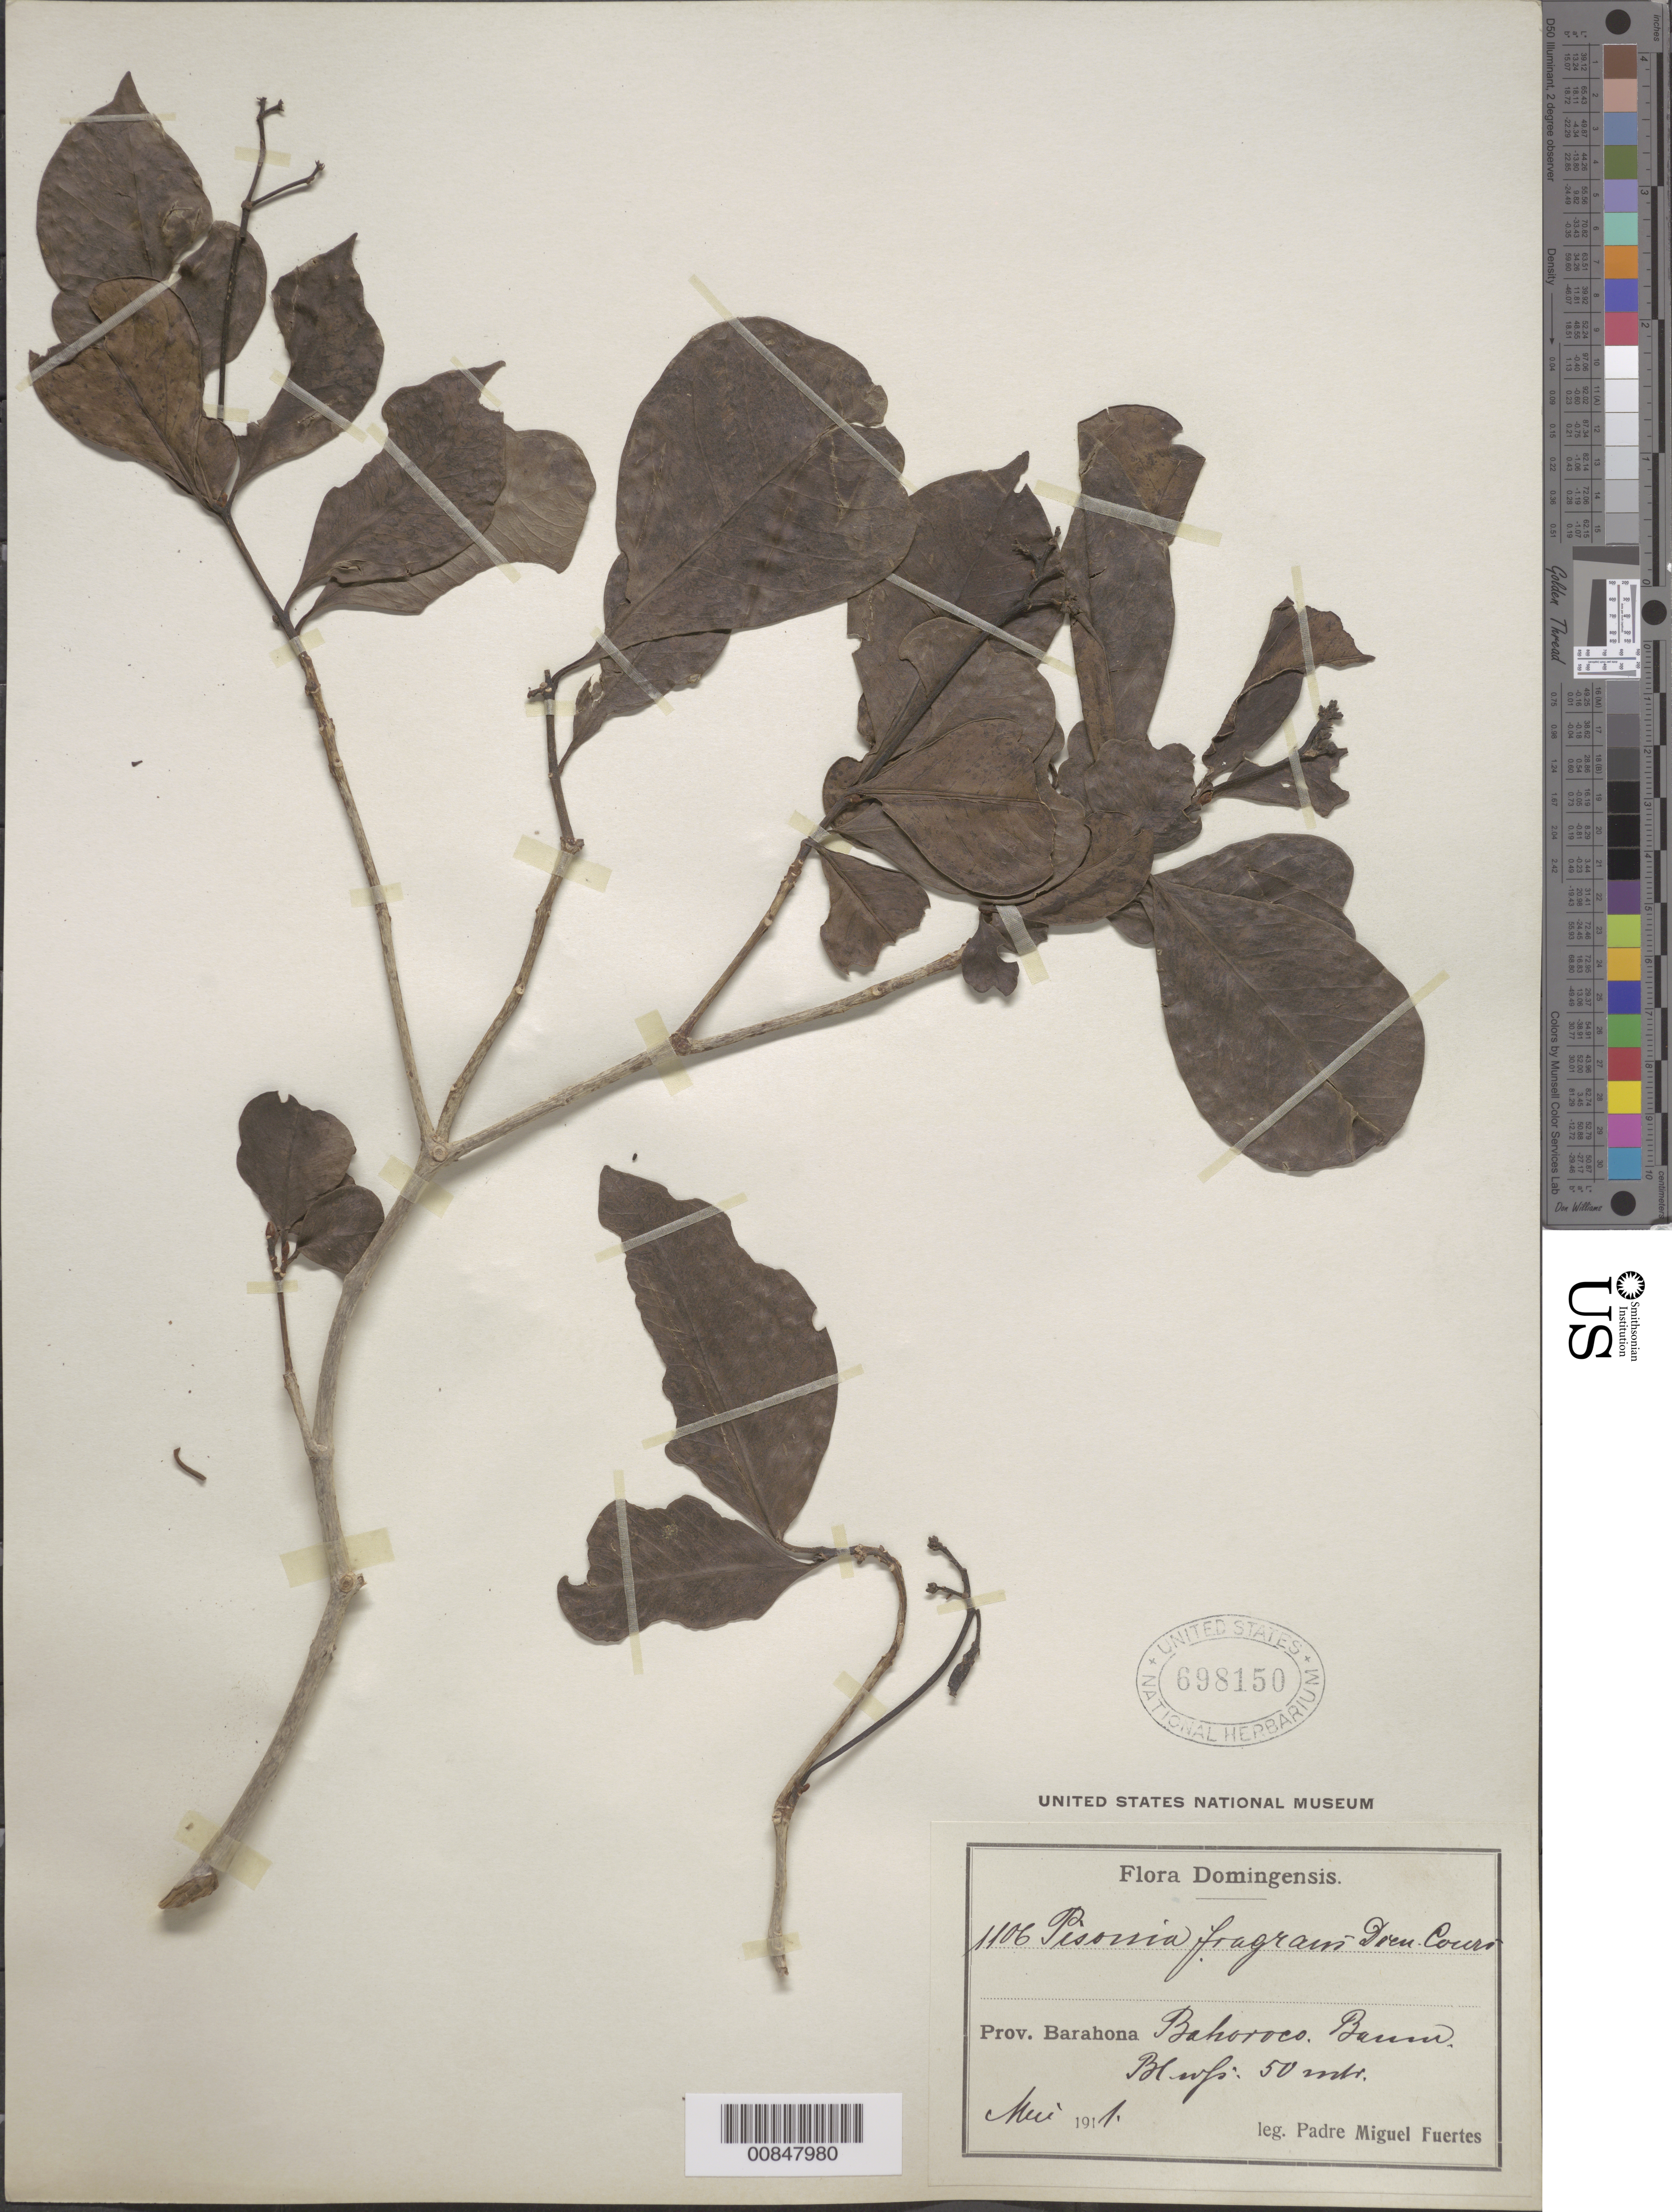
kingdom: Plantae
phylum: Tracheophyta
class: Magnoliopsida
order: Caryophyllales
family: Nyctaginaceae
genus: Guapira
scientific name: Guapira fragrans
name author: (Dum. Cours.) Little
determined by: Strong, Mark T., (BOT), Smithsonian Institution - National Museum of Natural History (UNITED STATES)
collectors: M. D. Fuertes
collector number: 1106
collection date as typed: May 1911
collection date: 1911-05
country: Dominican Republic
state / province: Barahona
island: Hispaniola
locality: Bahoroco.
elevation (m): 50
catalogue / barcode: US 698150